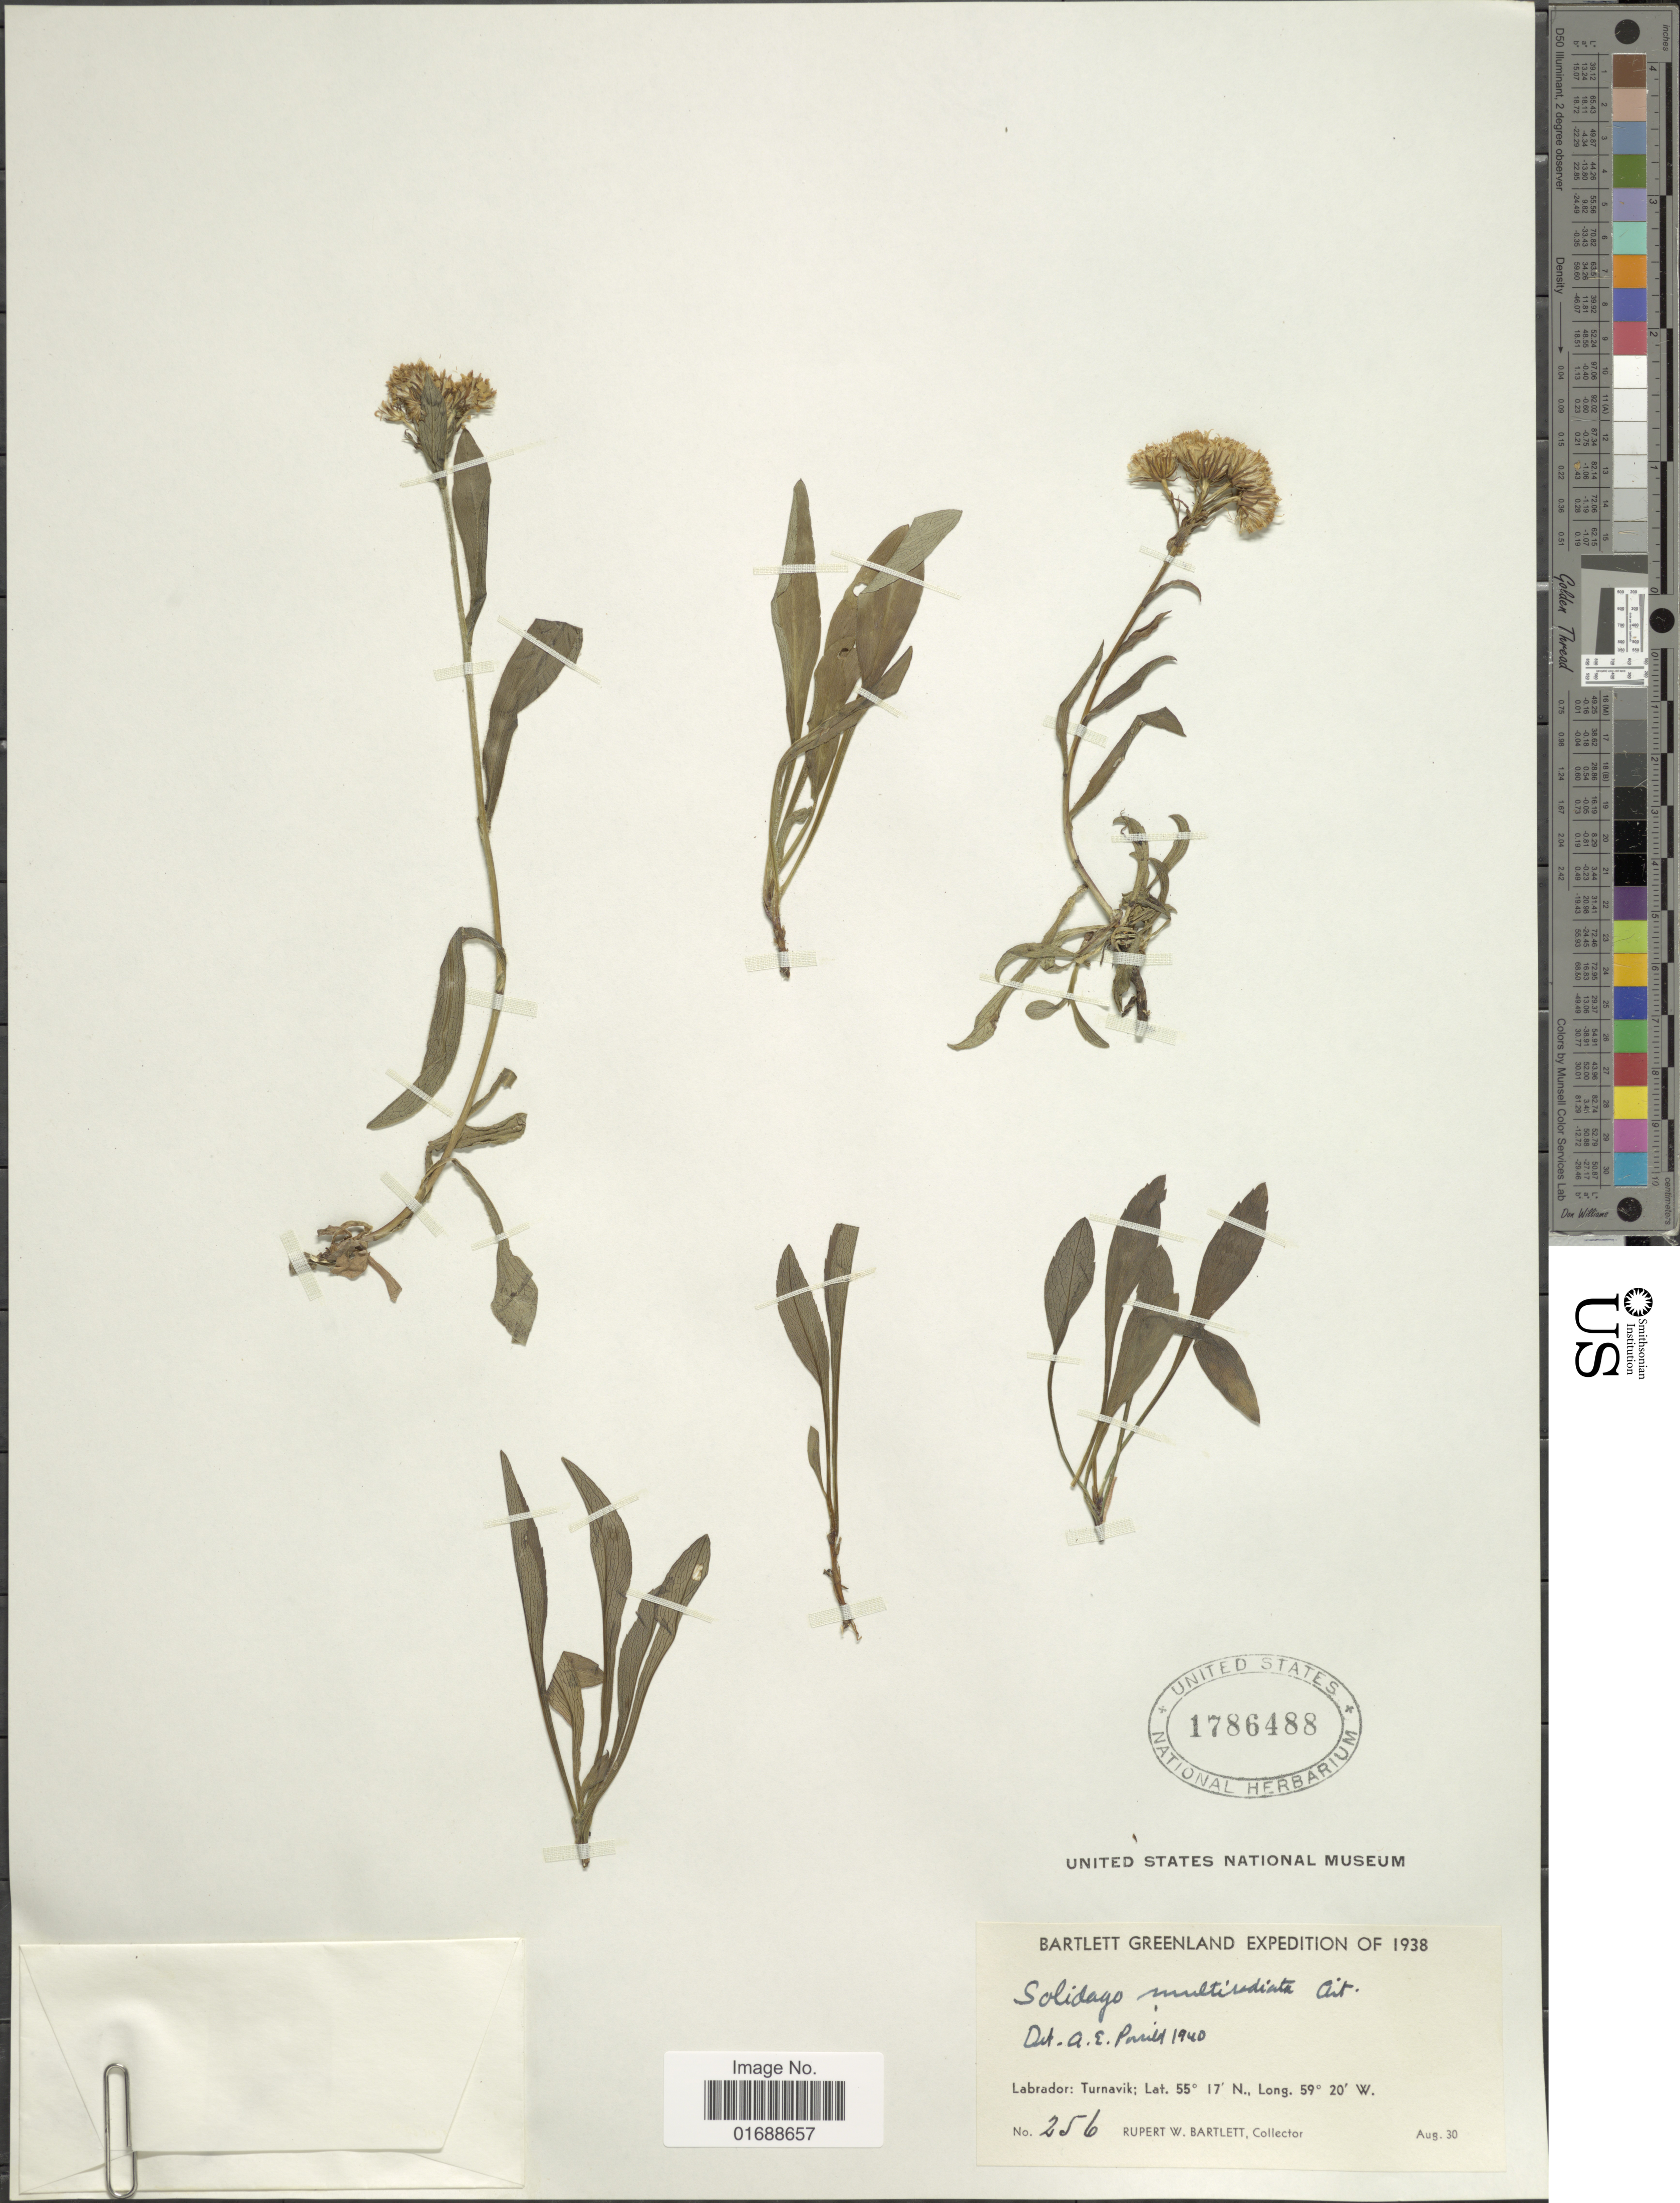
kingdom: Plantae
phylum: Tracheophyta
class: Magnoliopsida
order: Asterales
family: Asteraceae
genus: Solidago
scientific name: Solidago multiradiata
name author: Aiton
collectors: R. W. Bartlett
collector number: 256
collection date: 1938-08-30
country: Canada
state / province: Newfoundland and Labrador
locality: Labrador: Turnavik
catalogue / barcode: US 1786488